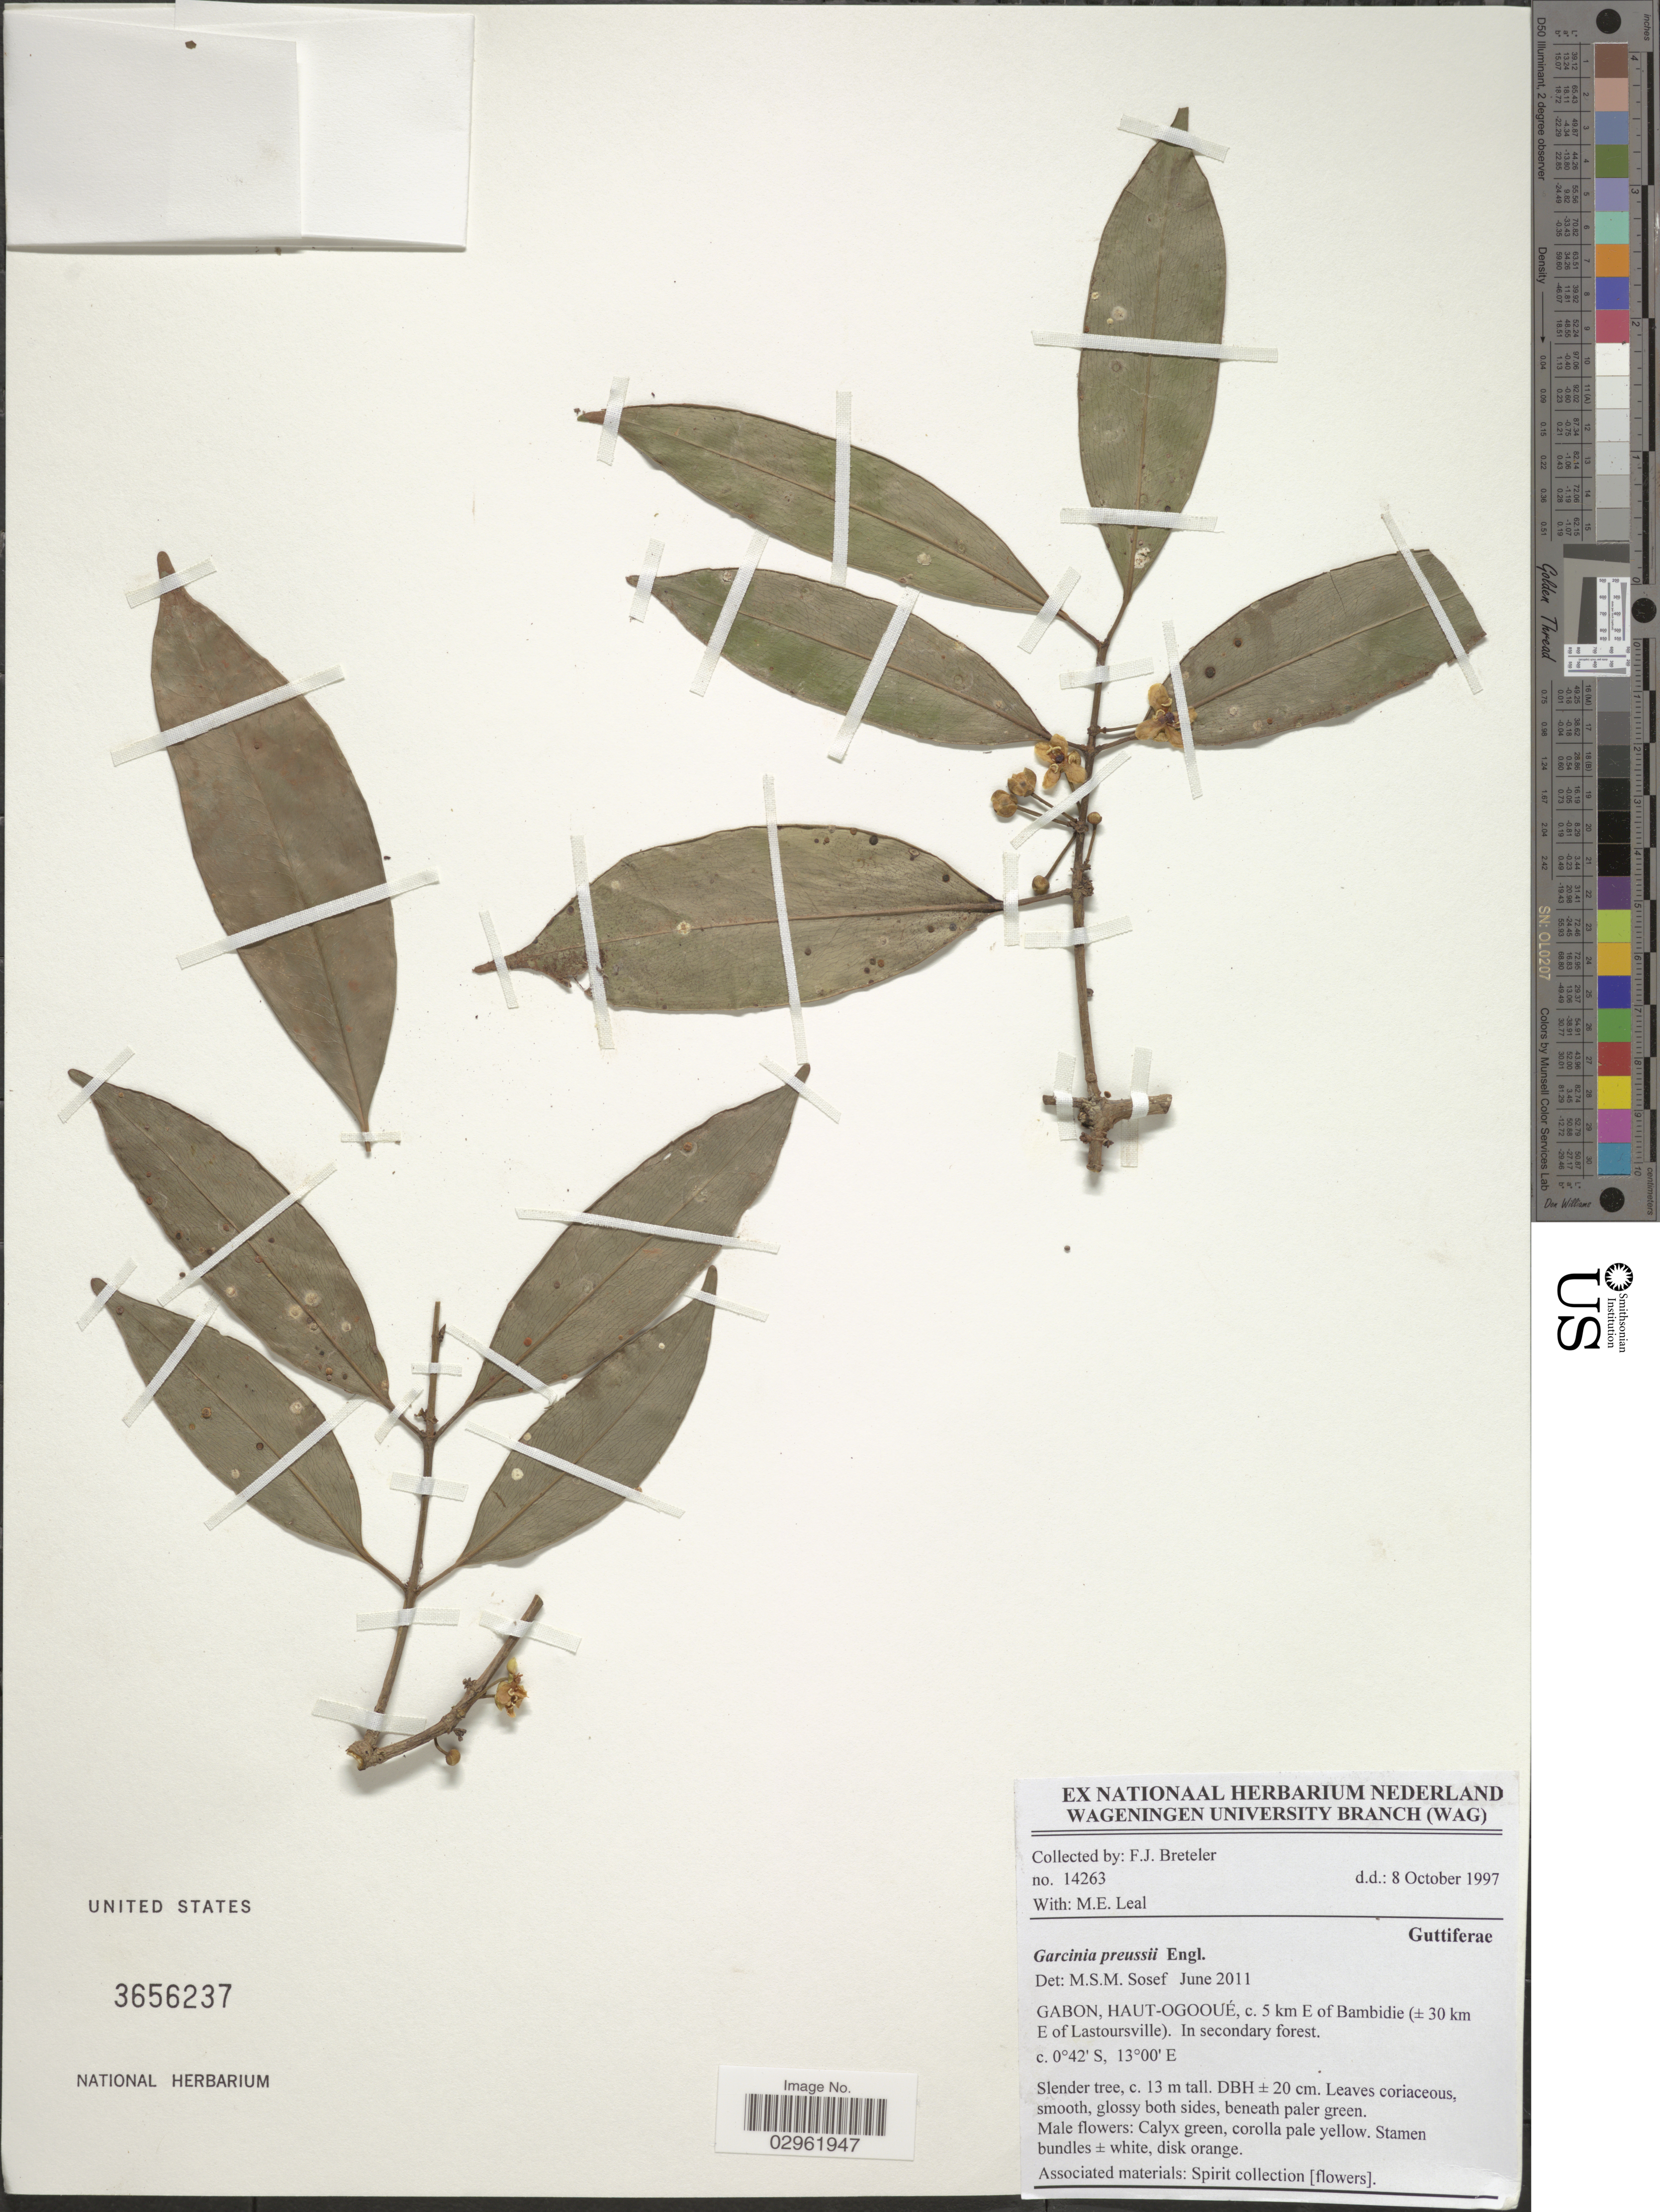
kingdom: Plantae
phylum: Tracheophyta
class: Magnoliopsida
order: Malpighiales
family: Clusiaceae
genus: Garcinia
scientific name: Garcinia preussii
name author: Engl.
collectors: F. J. Breteler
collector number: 14263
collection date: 1997-10-08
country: Gabon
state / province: Haut-Ogooue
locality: Haut-Ogooué, c. 5 km E of Bambidie (± 30 km E of Lastoursville).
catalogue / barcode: US 3656237